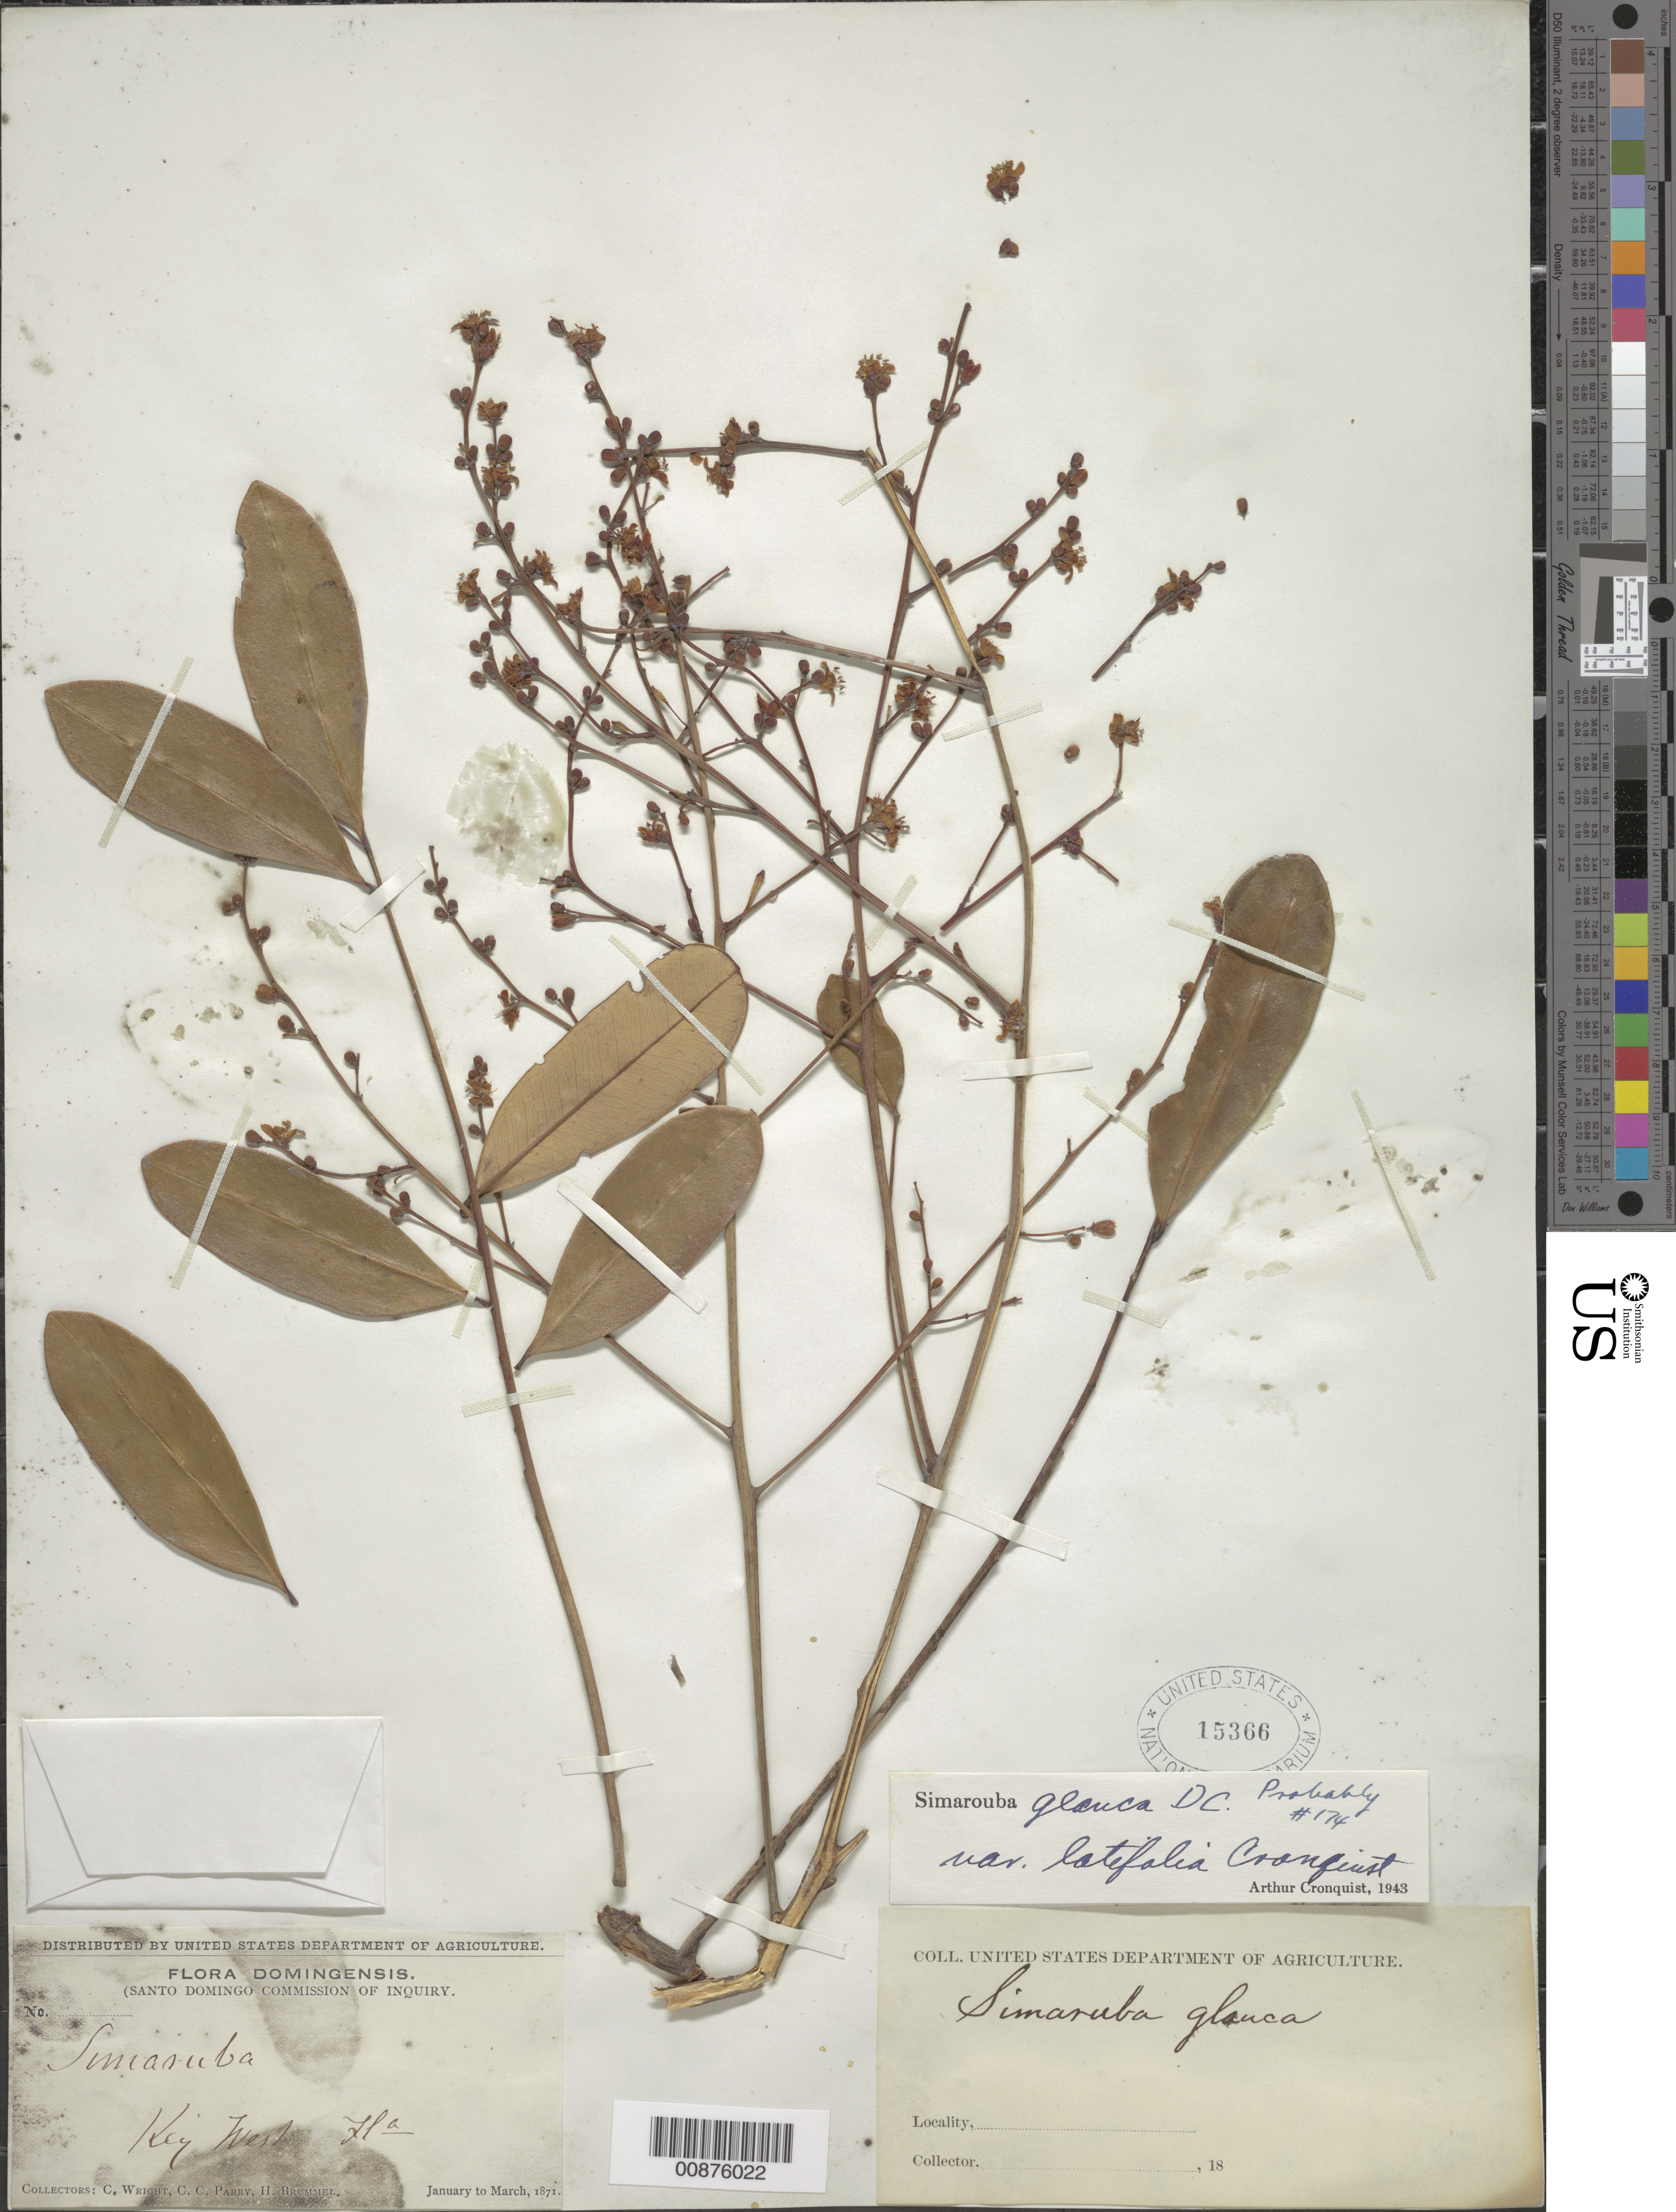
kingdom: Plantae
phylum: Tracheophyta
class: Magnoliopsida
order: Sapindales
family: Simaroubaceae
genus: Simarouba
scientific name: Simarouba glauca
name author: DC.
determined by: Cronquist, A. J.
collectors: C. Wright, C. C. Parry & H. Brummel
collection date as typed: Jan 1871 to -- Mar 1871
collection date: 1871-01/1871-03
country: Dominican Republic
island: Hispaniola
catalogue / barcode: US 15366